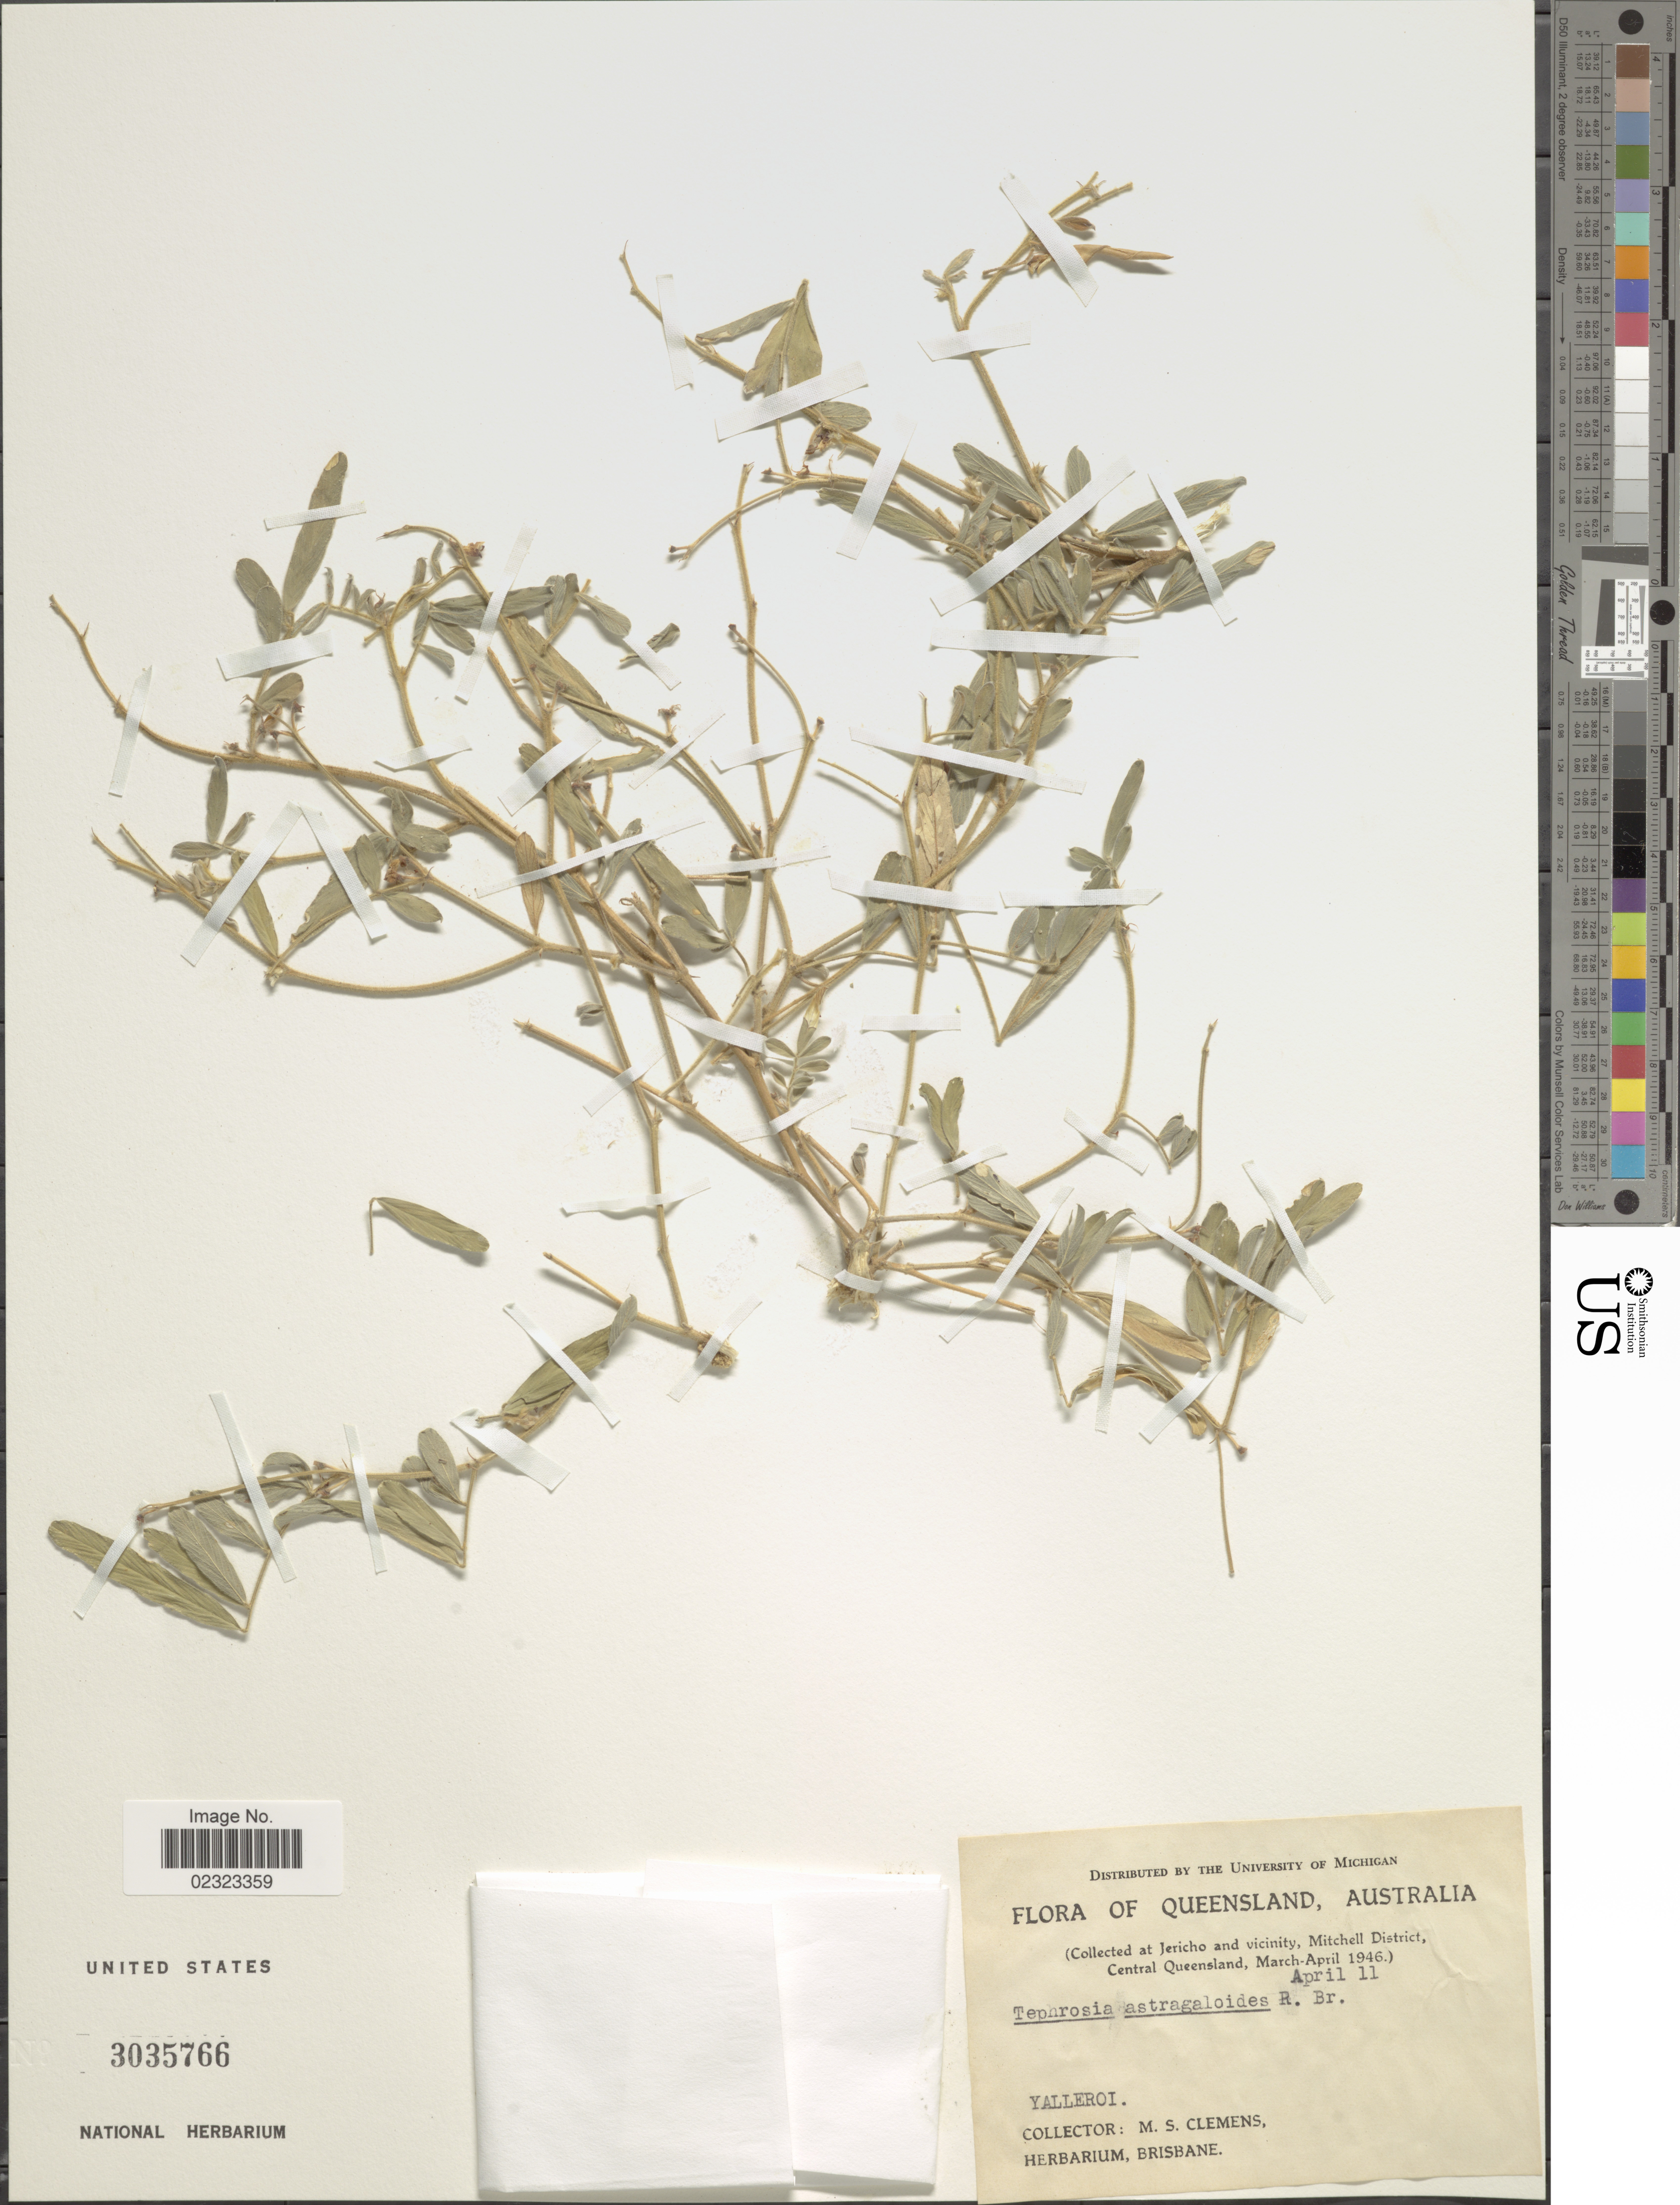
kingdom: Plantae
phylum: Tracheophyta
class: Magnoliopsida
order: Fabales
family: Fabaceae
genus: Tephrosia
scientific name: Tephrosia astragaloides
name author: Benth.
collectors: M. S. Clemens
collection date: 1946-04-11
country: Australia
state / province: Queensland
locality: Yalleroi.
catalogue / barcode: US 3035766